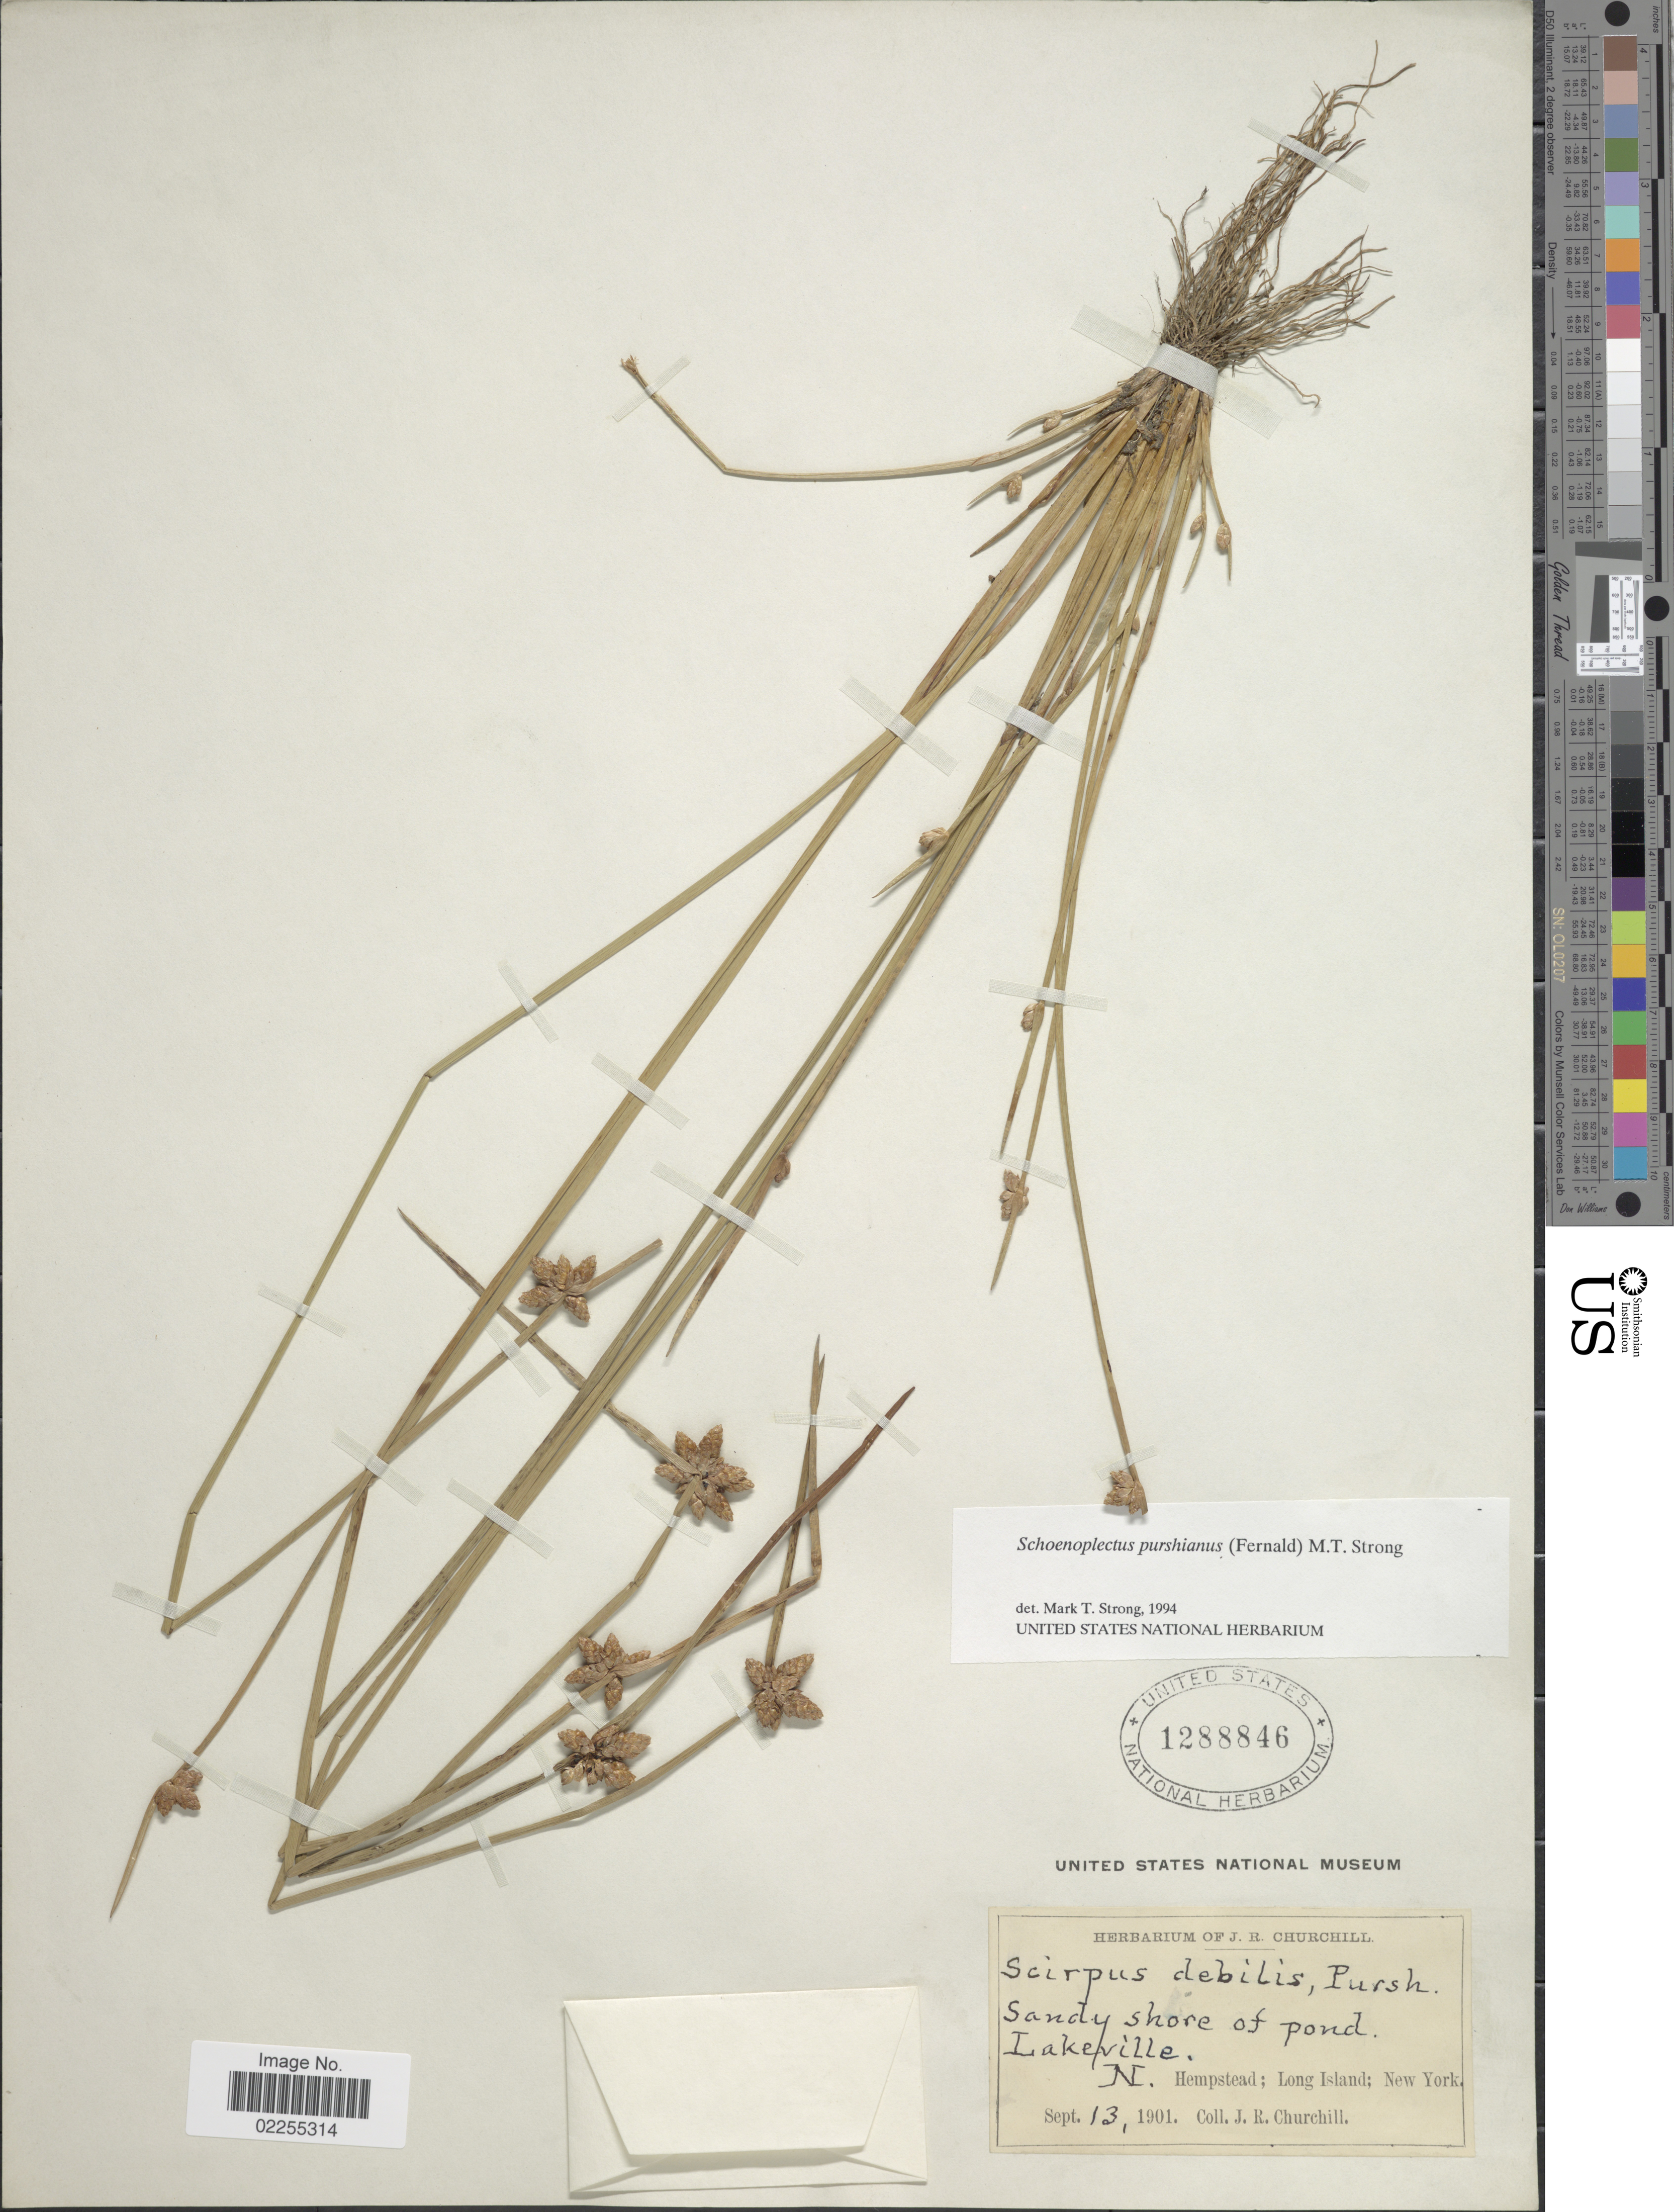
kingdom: Plantae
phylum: Tracheophyta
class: Liliopsida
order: Poales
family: Cyperaceae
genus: Schoenoplectus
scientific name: Schoenoplectus purshianus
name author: (Fernald) M.T. Strong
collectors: J. Churchill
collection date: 1901-09-13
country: United States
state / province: New York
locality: Sandy shore of pond. Lakeville. N. Hempstead: Long Island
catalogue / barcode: US 1288846